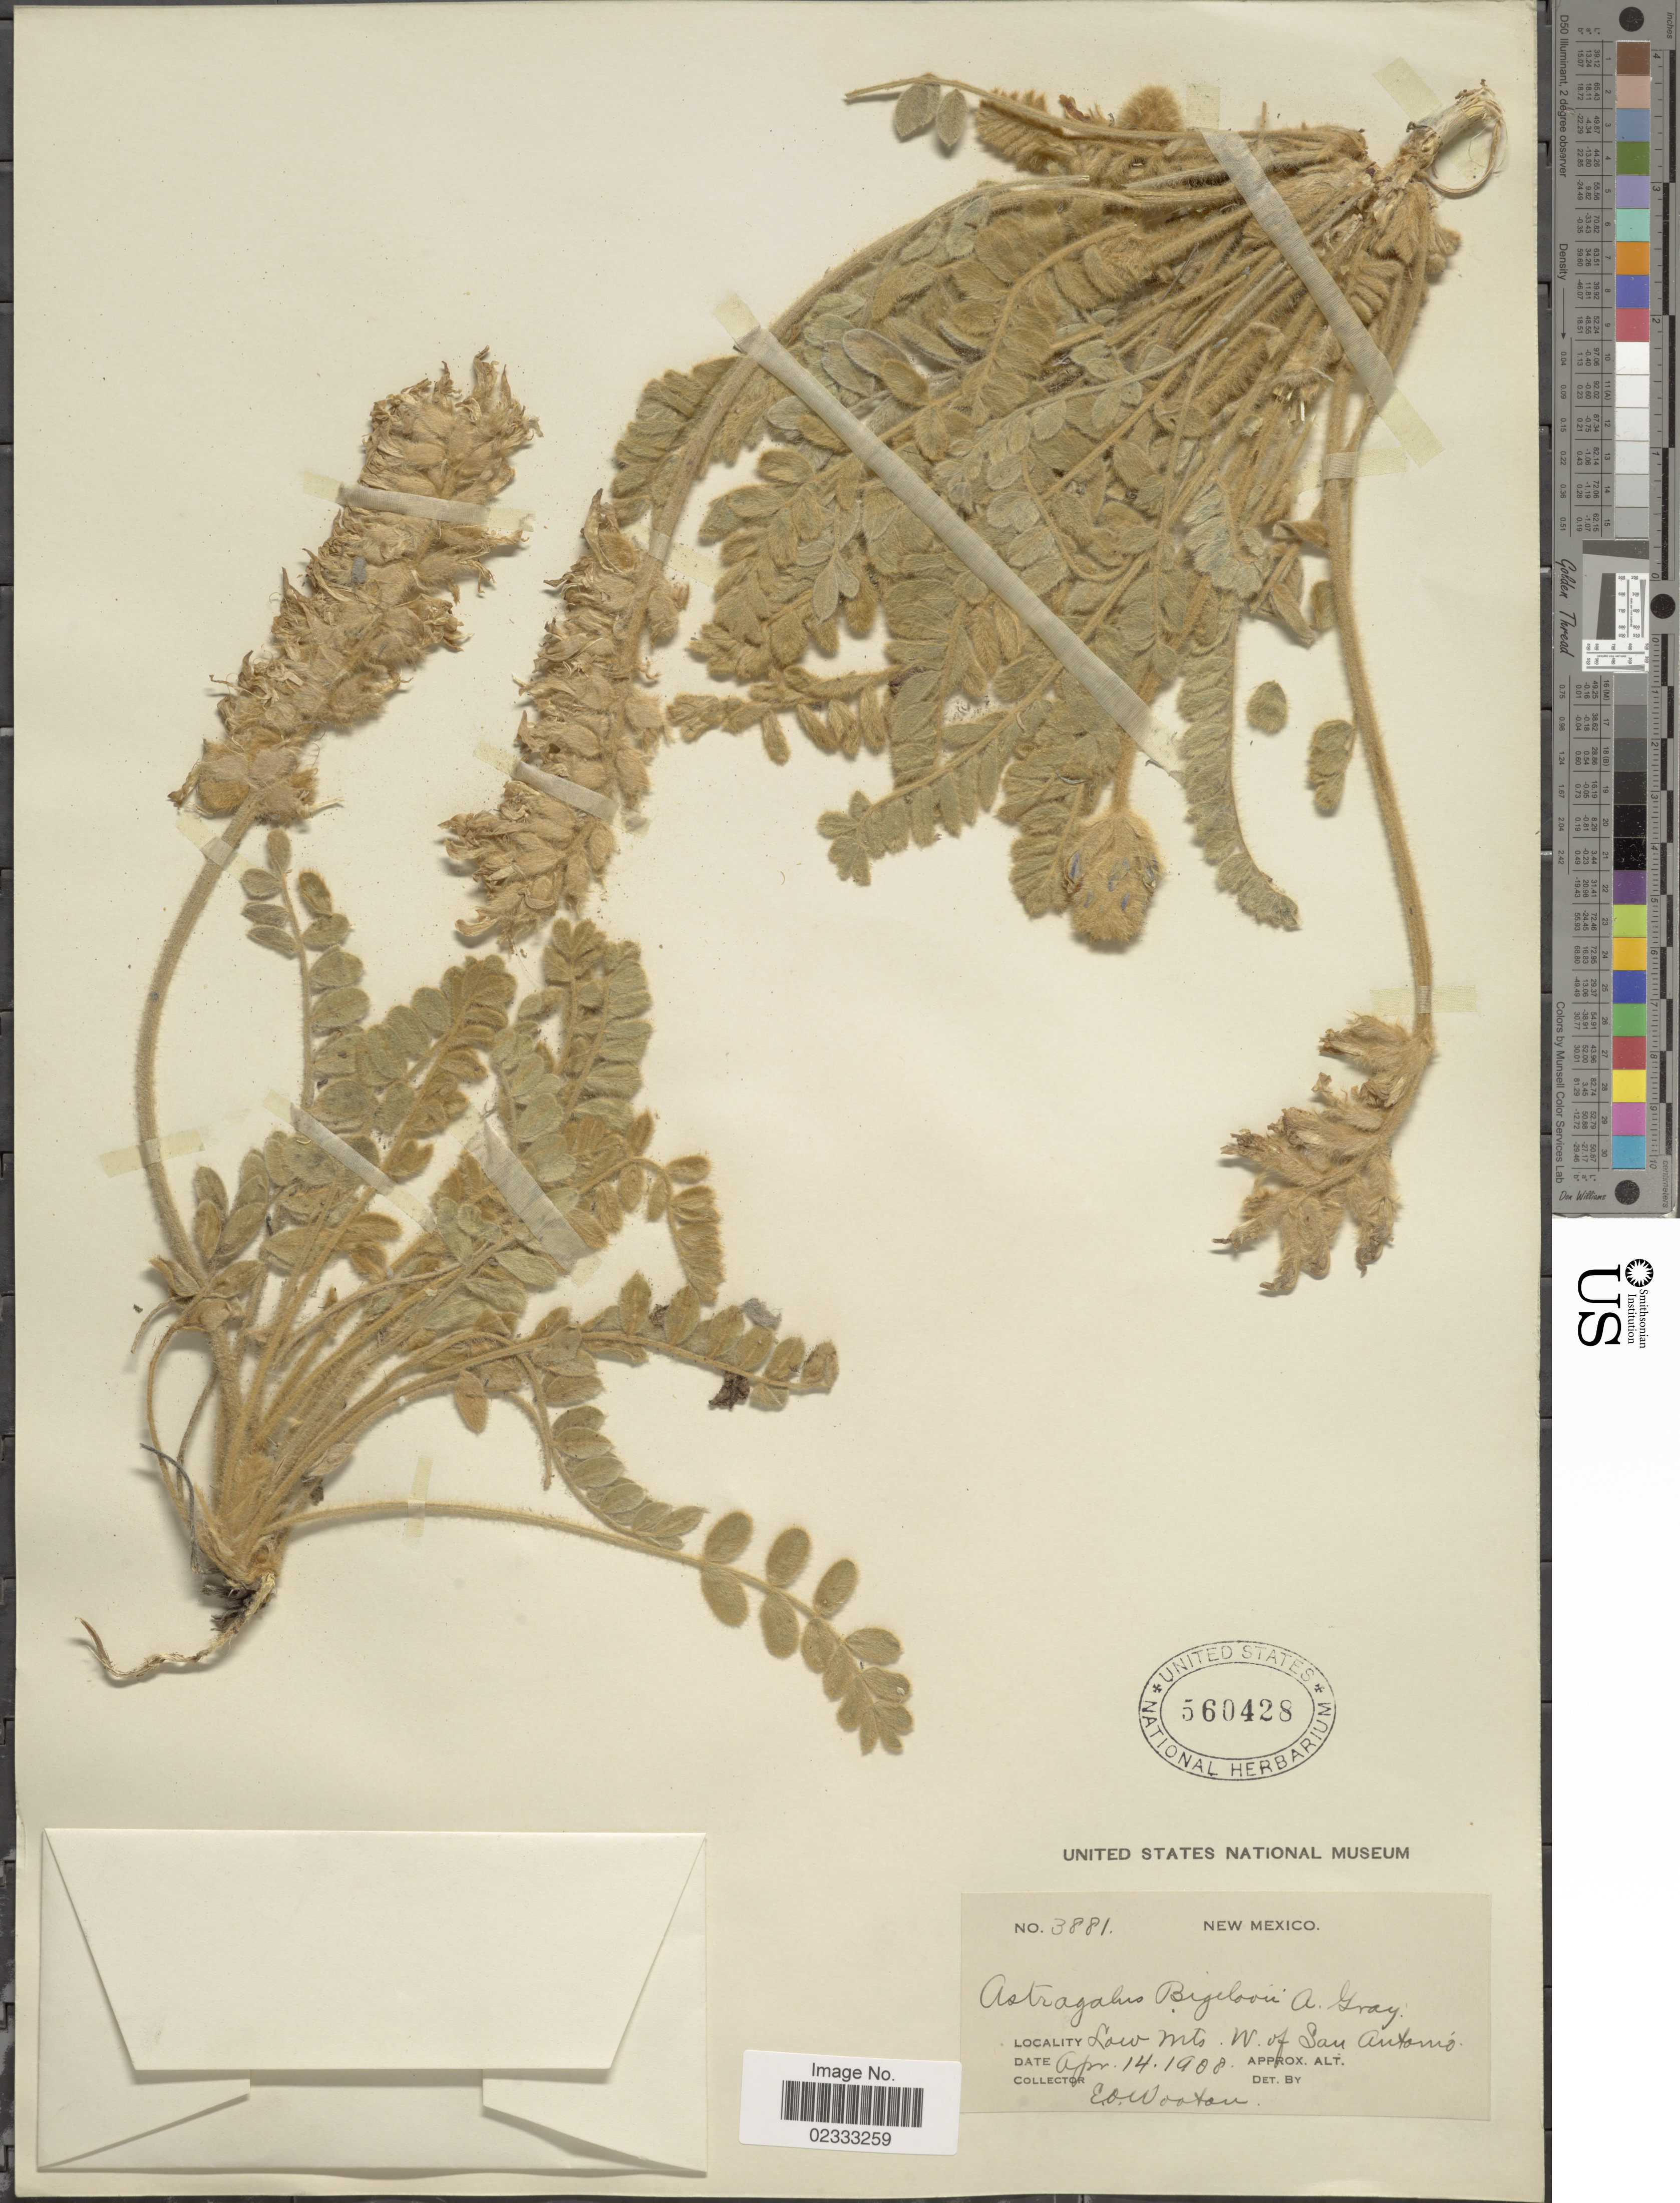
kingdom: Plantae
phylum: Tracheophyta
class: Magnoliopsida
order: Fabales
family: Fabaceae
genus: Astragalus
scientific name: Astragalus mollissimus var. bigelovii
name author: (A. Gray) Barneby ex B.L. Turner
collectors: E. O. Wooton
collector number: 3881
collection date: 1908-04-14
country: United States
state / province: New Mexico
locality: New Mexico, Law Mts. W. of San Antonio.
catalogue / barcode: US 560428